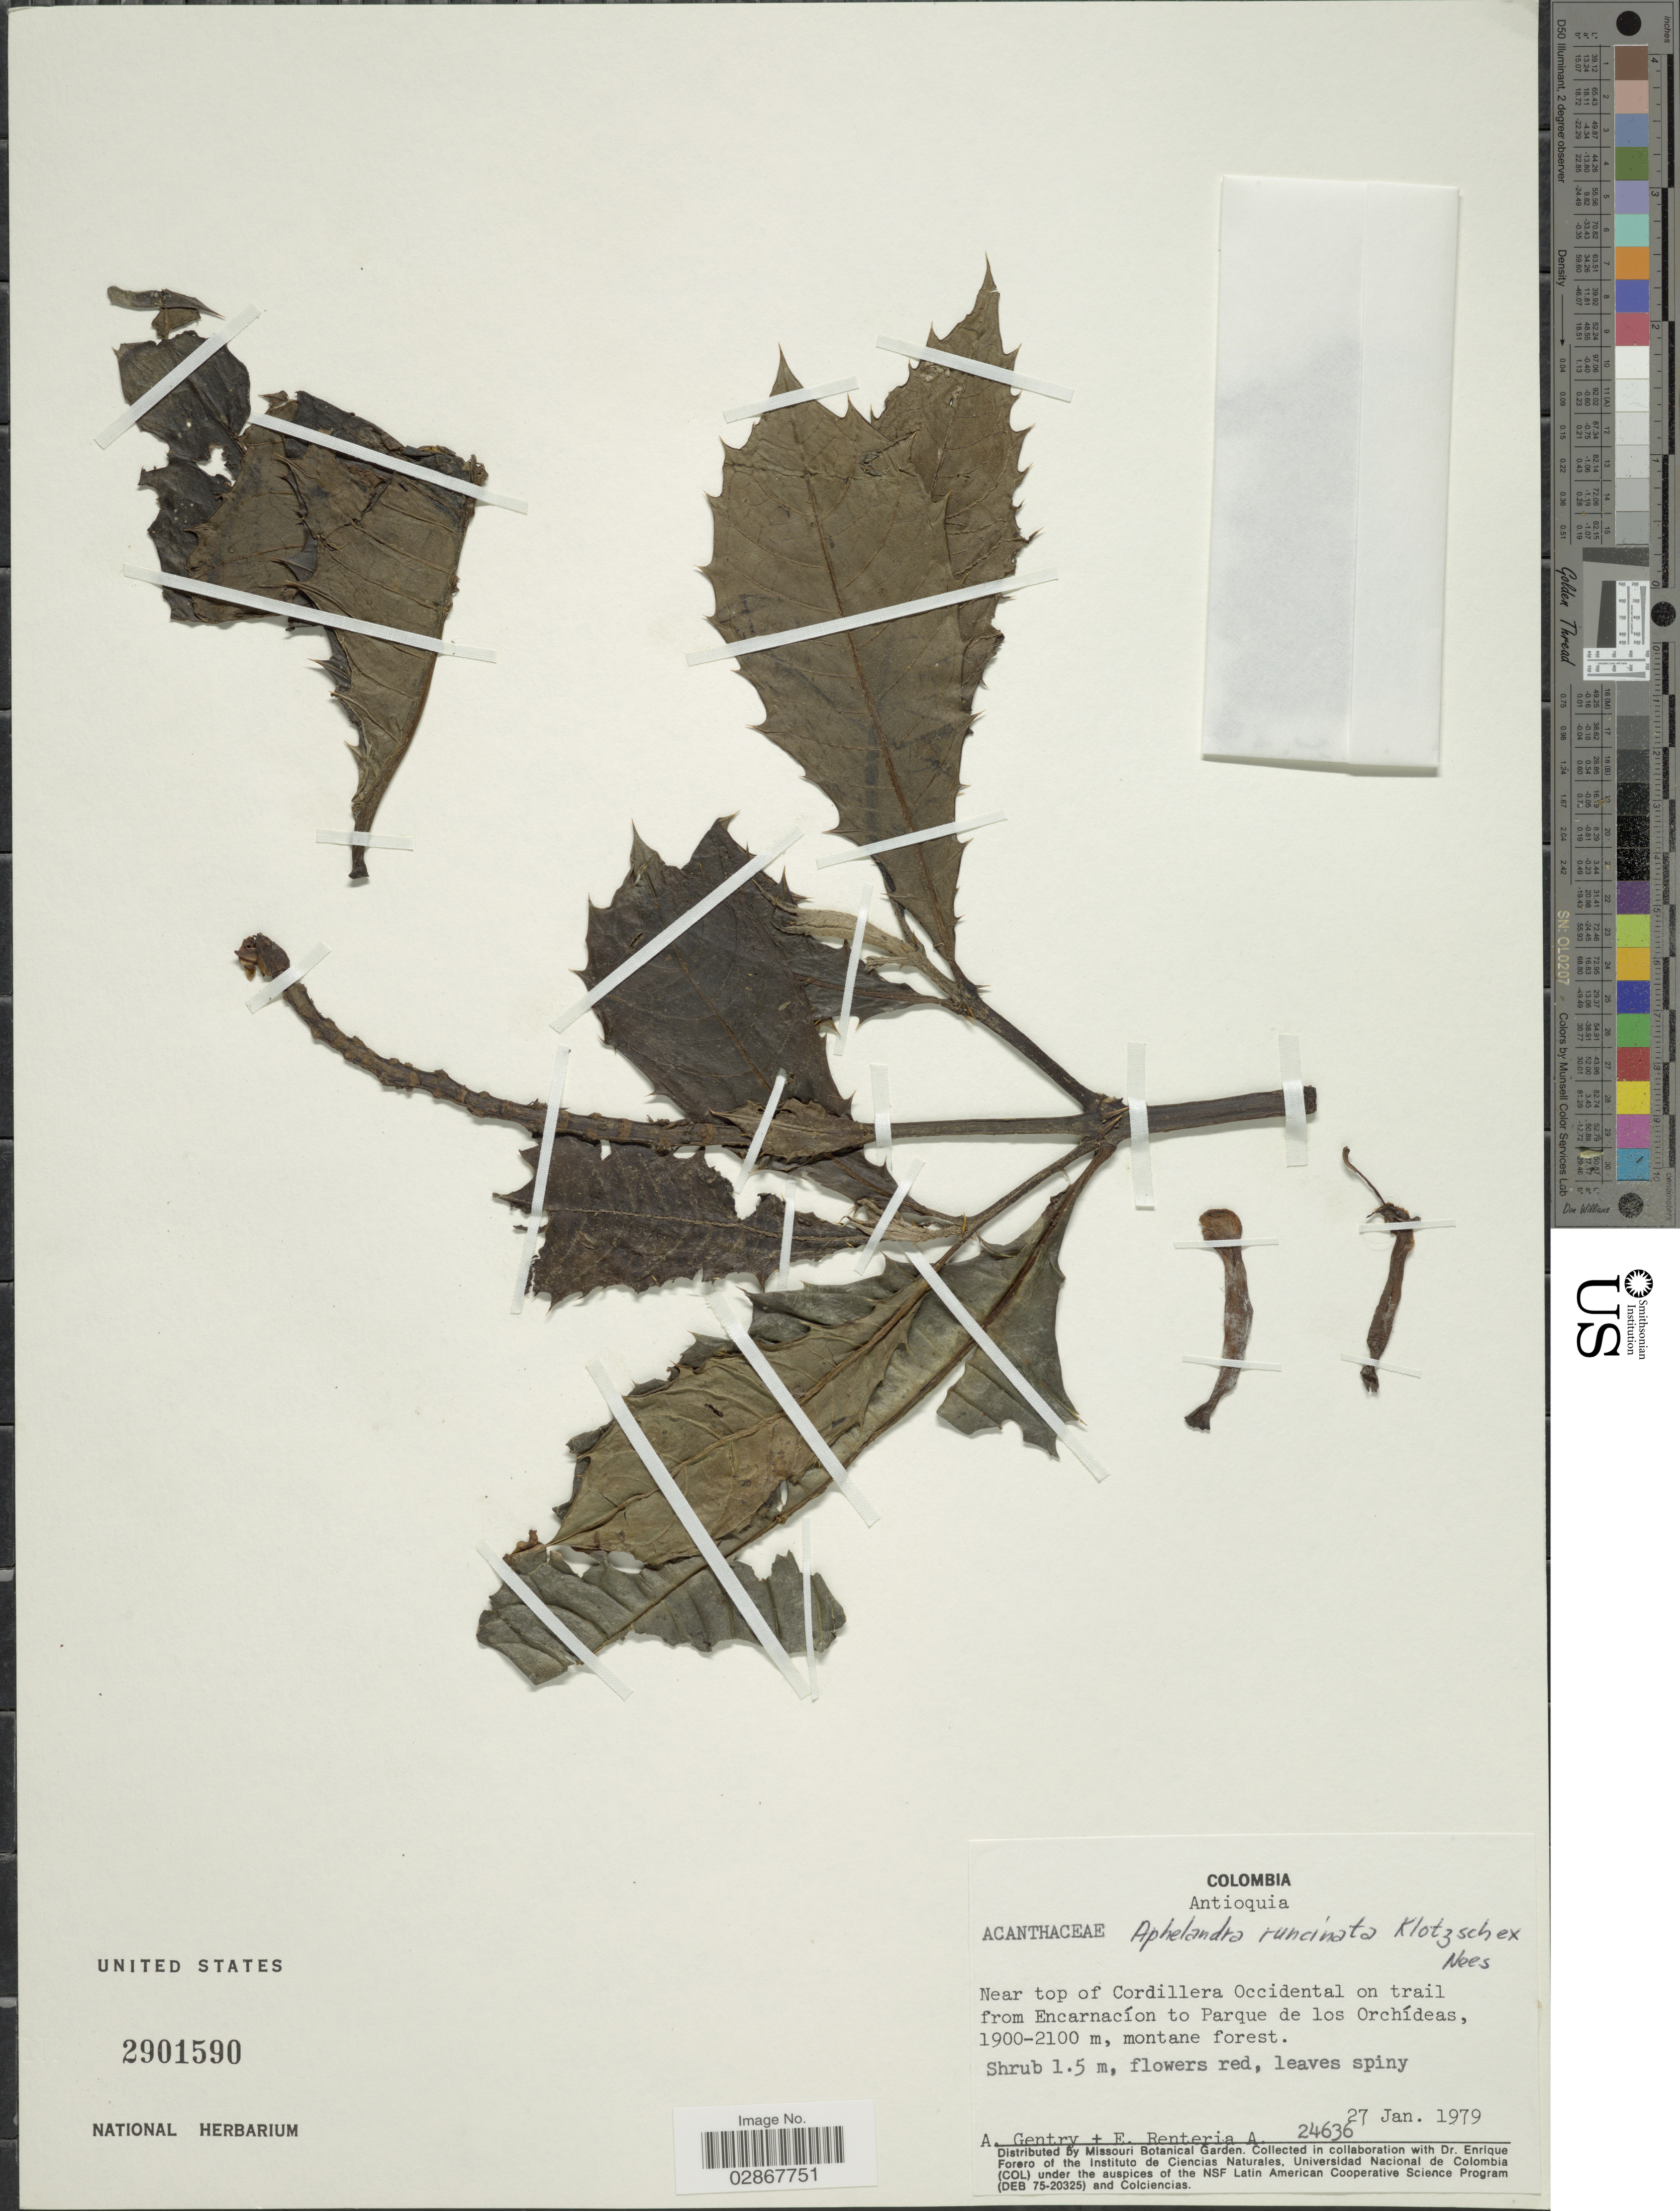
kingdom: Plantae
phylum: Tracheophyta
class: Magnoliopsida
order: Lamiales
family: Acanthaceae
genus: Aphelandra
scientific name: Aphelandra runcinata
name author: Klotzsch ex Nees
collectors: A. H. Gentry & E. Renteria A.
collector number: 24636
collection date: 1979-01-27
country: Colombia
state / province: Antioquia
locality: Near top of Cordillera Occidental on trail from Encarnacíon to Parque de los Orchídeas.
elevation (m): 1900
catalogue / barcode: US 2901590